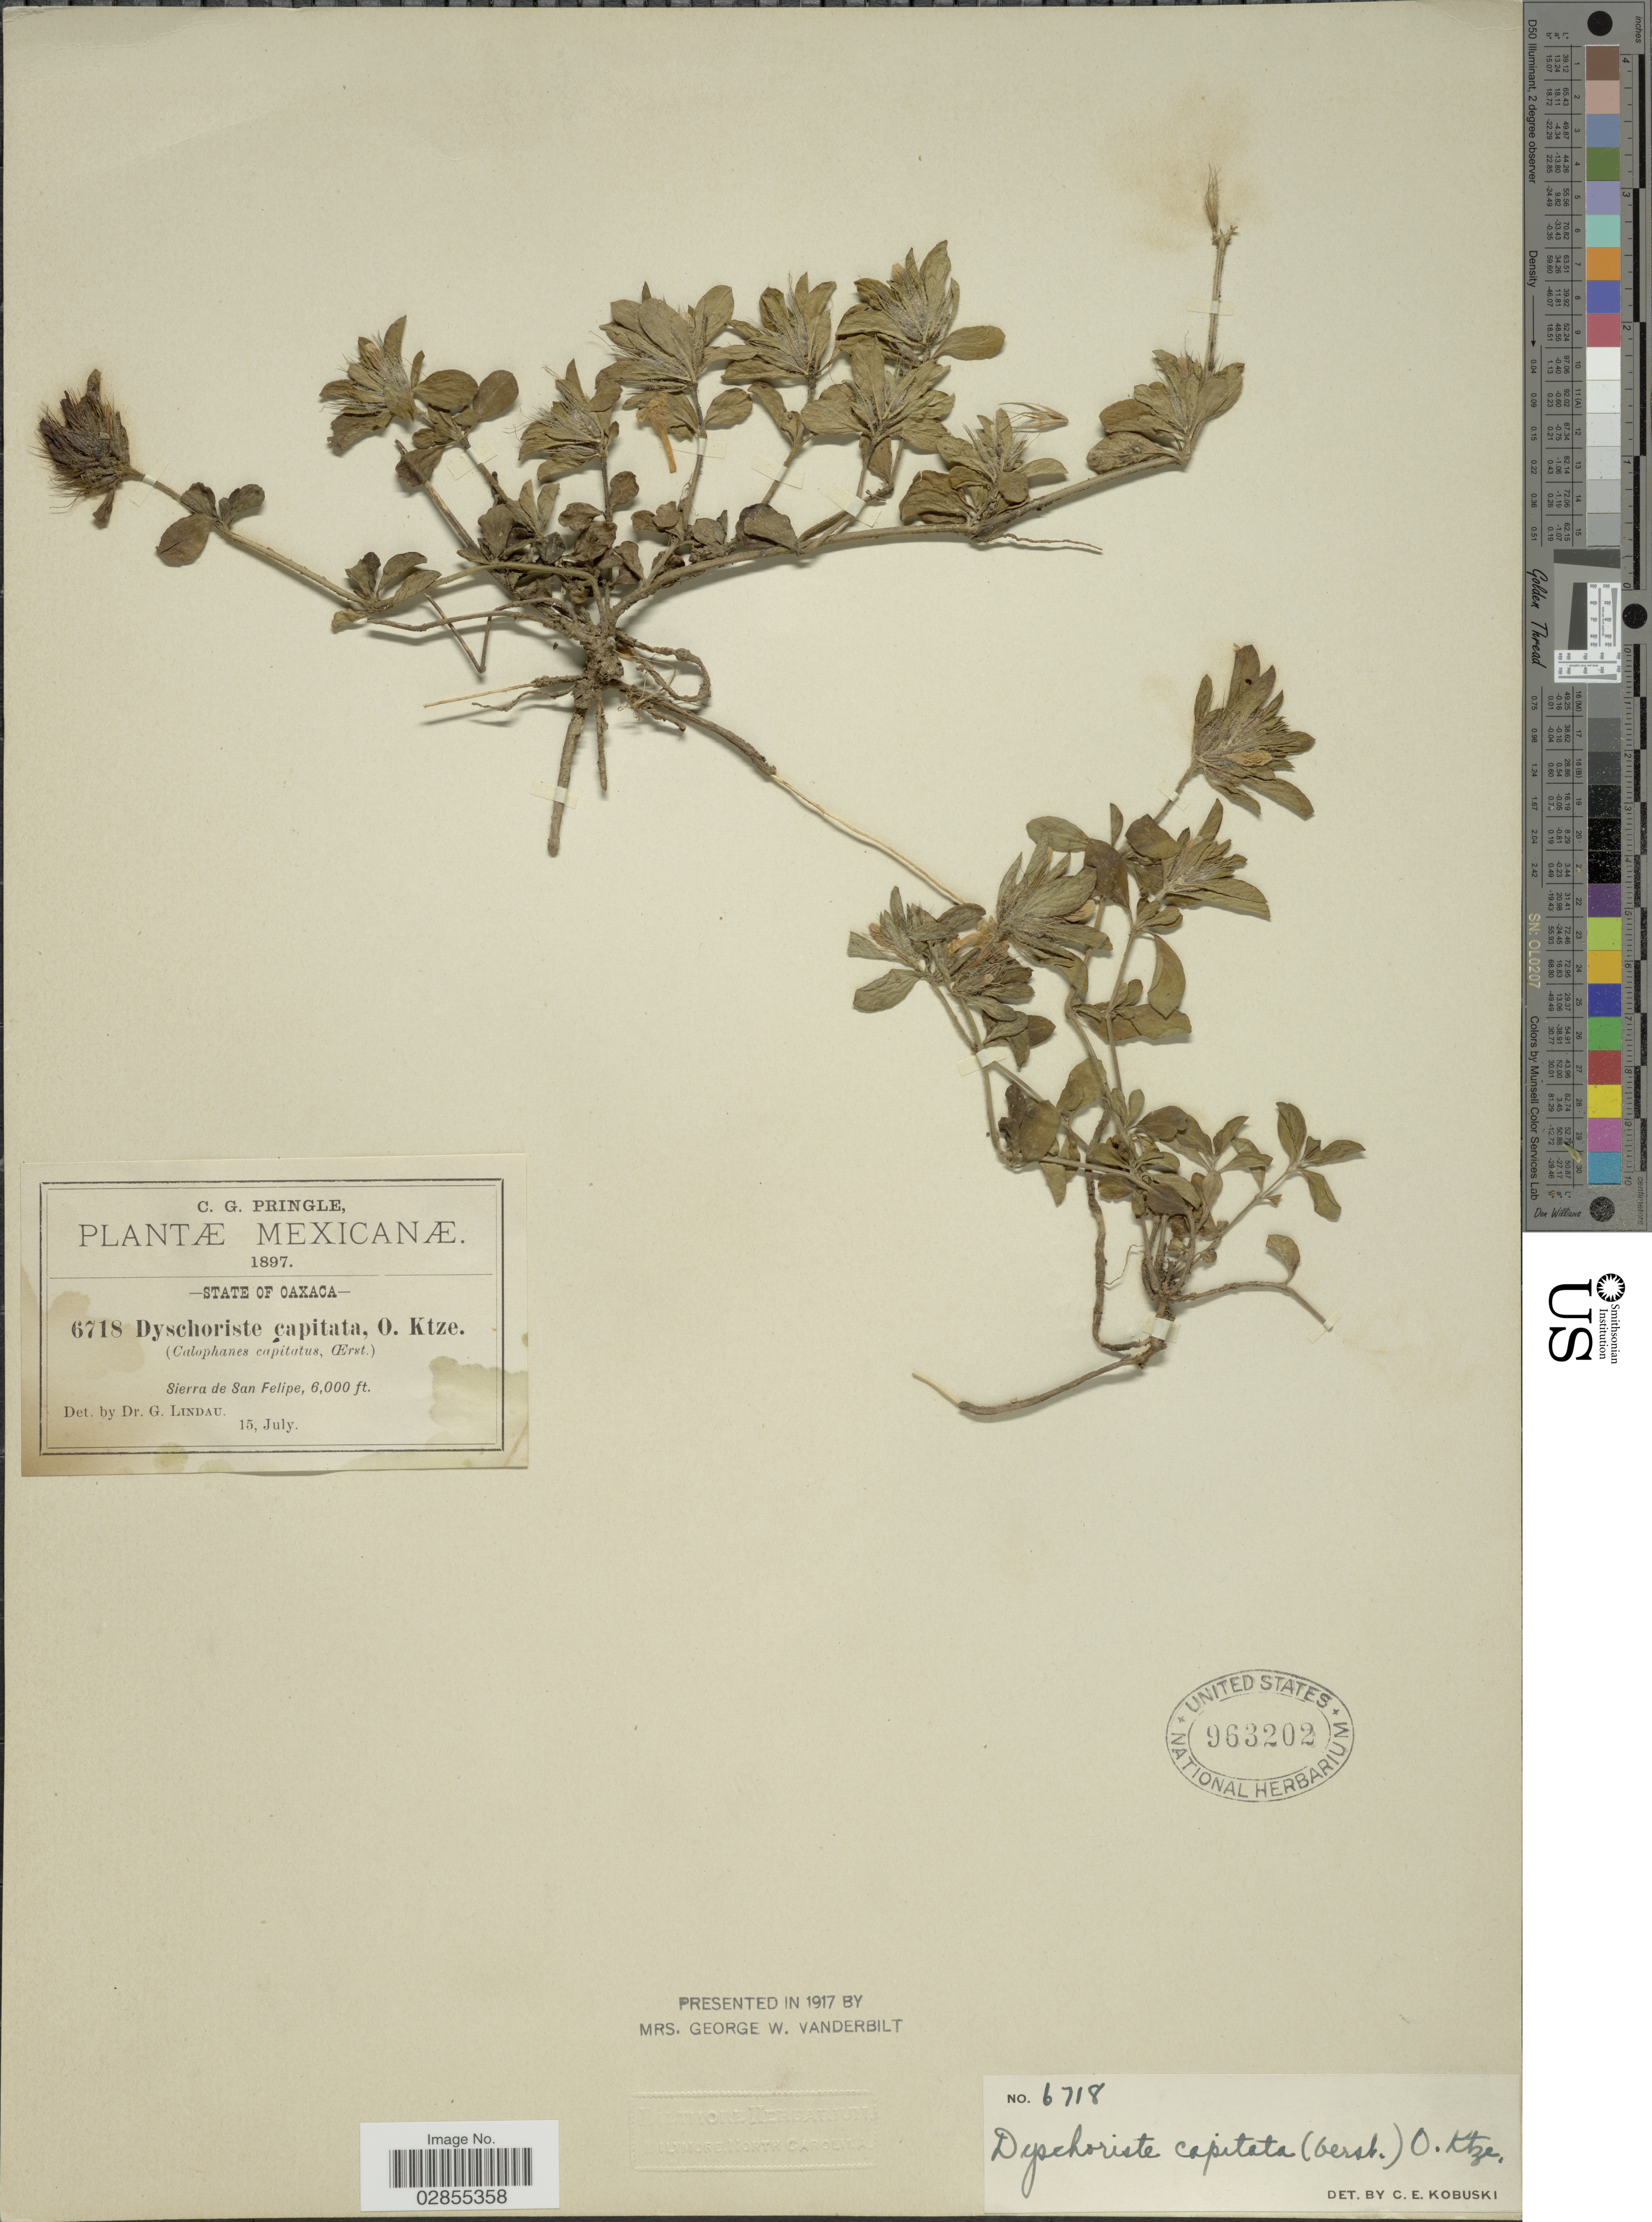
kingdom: Plantae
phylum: Tracheophyta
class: Magnoliopsida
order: Lamiales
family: Acanthaceae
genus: Dyschoriste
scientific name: Dyschoriste capitata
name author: (Oerst.) Kuntze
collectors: C. G. Pringle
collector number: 6718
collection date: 1897-07-15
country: Mexico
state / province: Oaxaca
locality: Sierra de San Felipe.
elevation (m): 1829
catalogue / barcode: US 963202